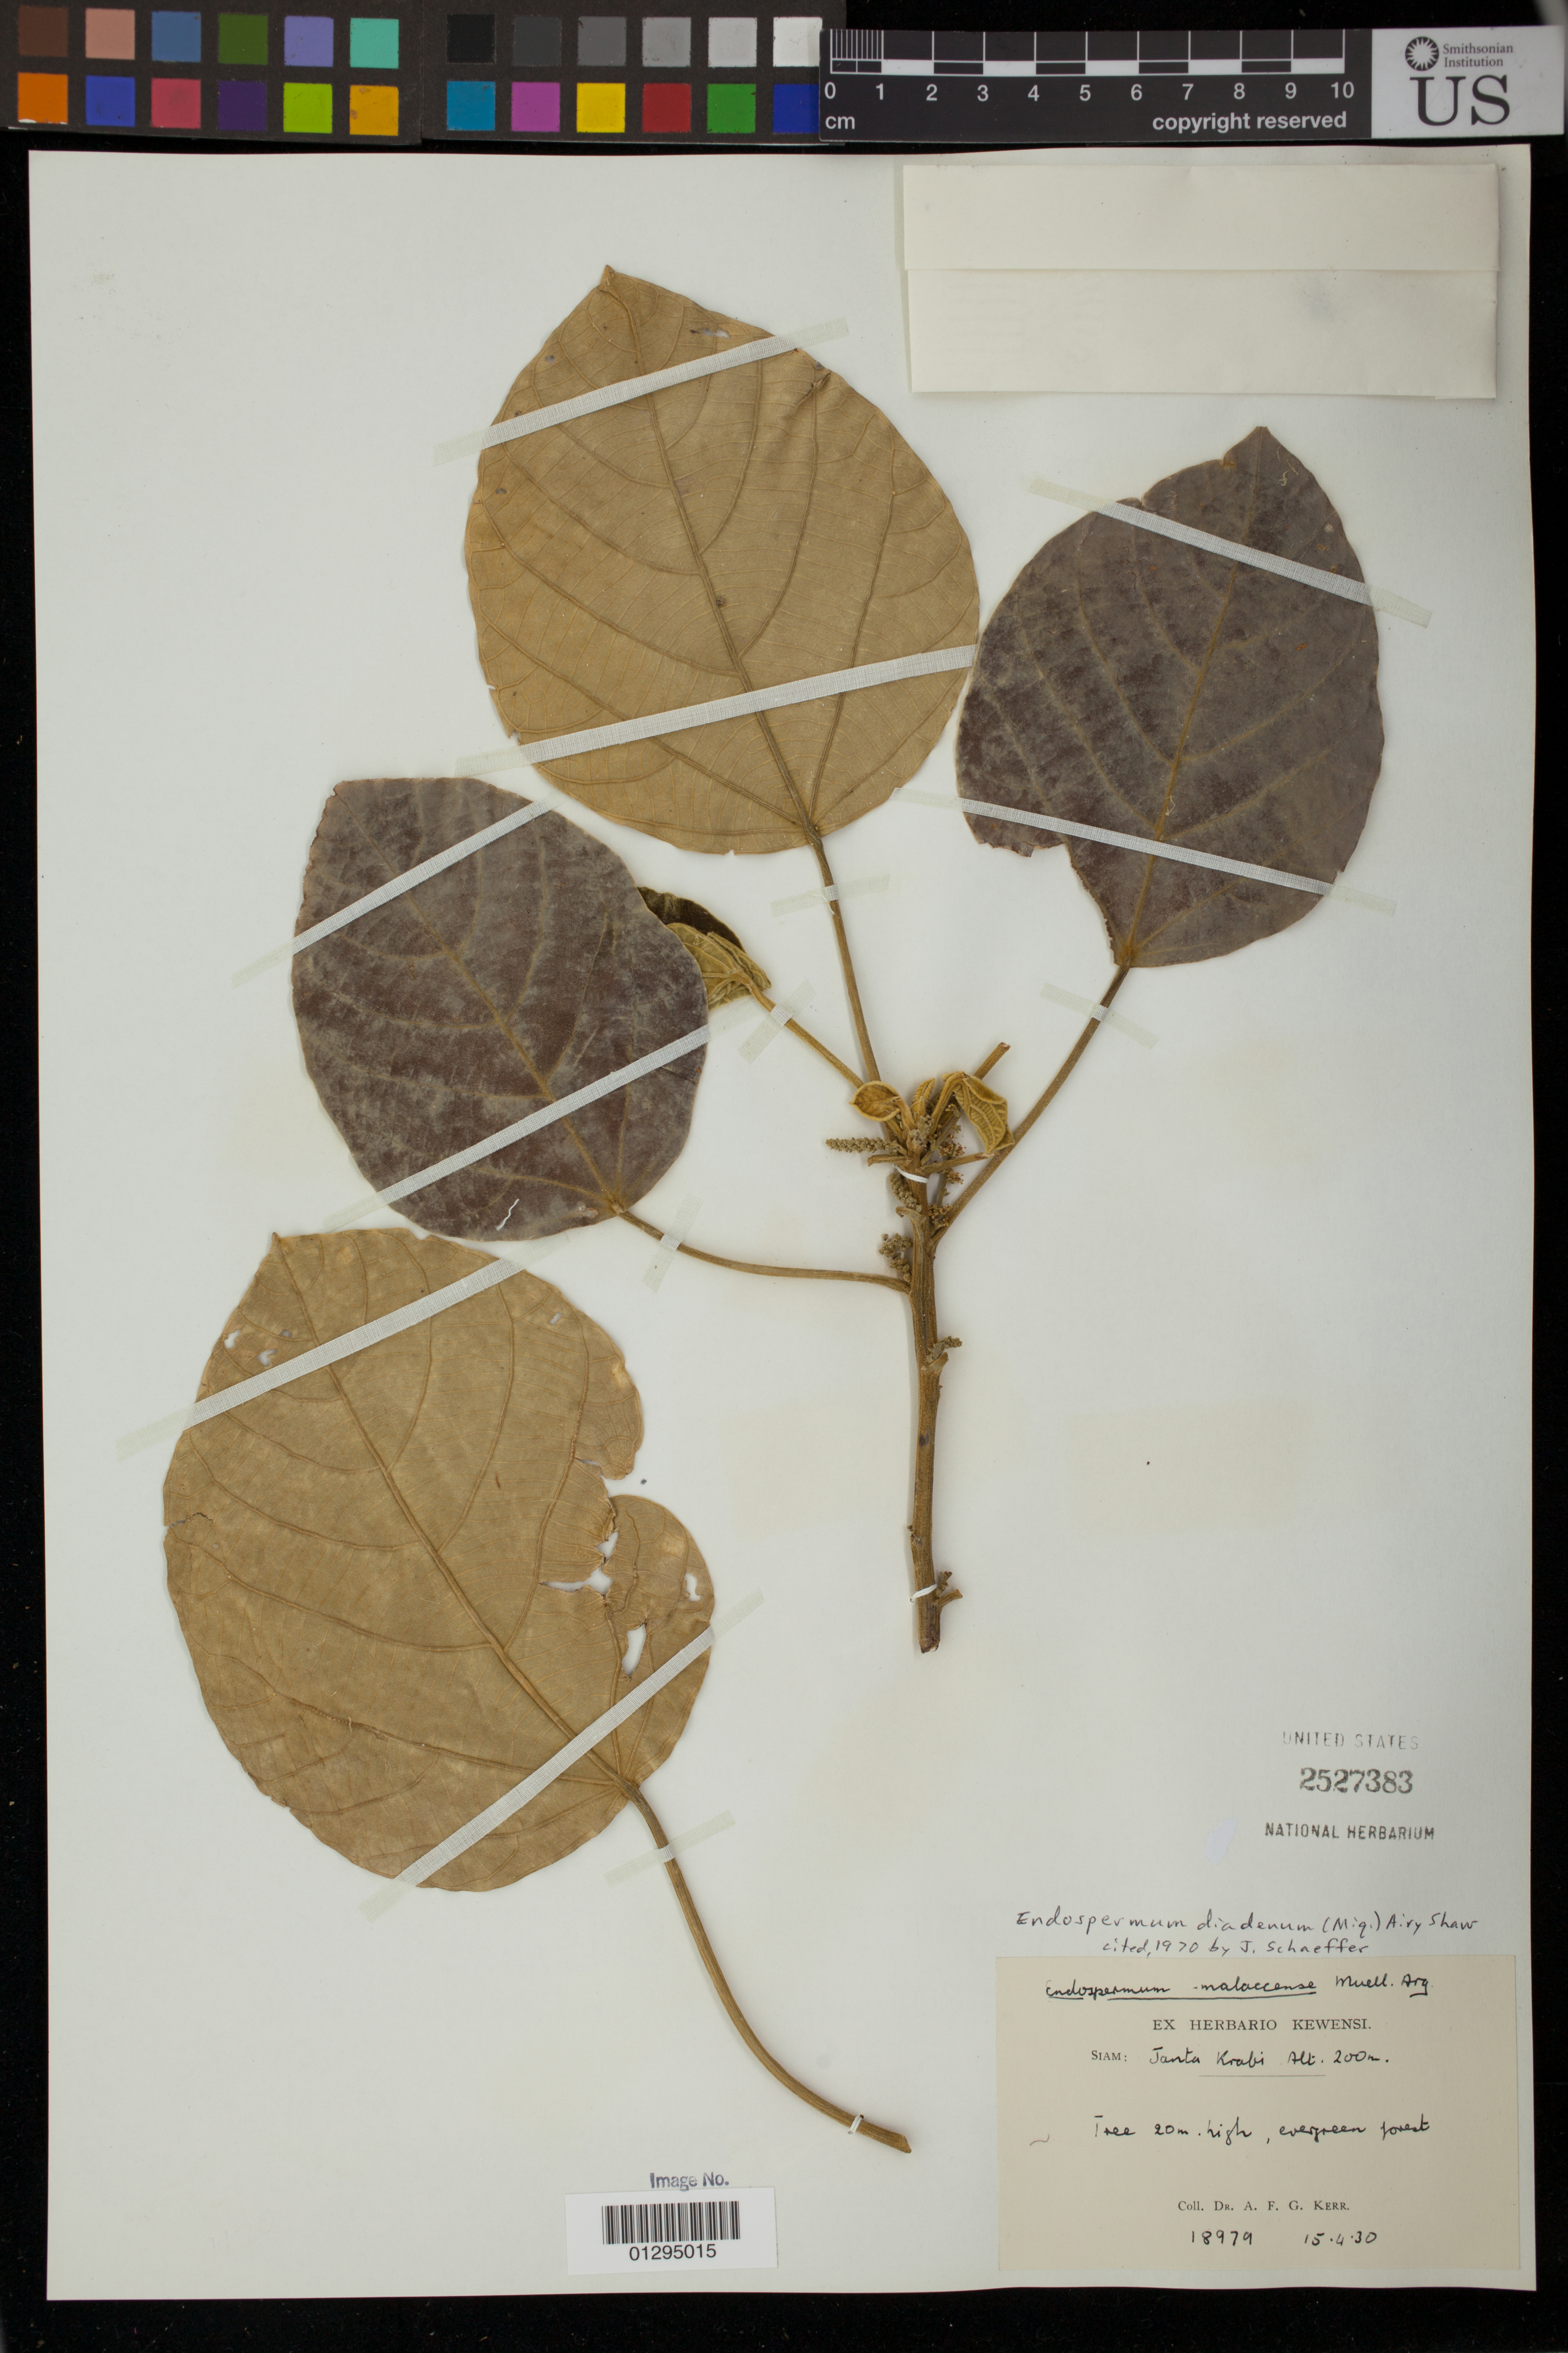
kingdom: Plantae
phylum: Tracheophyta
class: Magnoliopsida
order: Malpighiales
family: Euphorbiaceae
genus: Endospermum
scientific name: Endospermum diadenum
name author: (Miq.) Airy Shaw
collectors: A. F. G. Kerr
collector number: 18979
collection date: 1930-04-15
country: Thailand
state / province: Krabi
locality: Janta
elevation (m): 200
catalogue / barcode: US 2527383